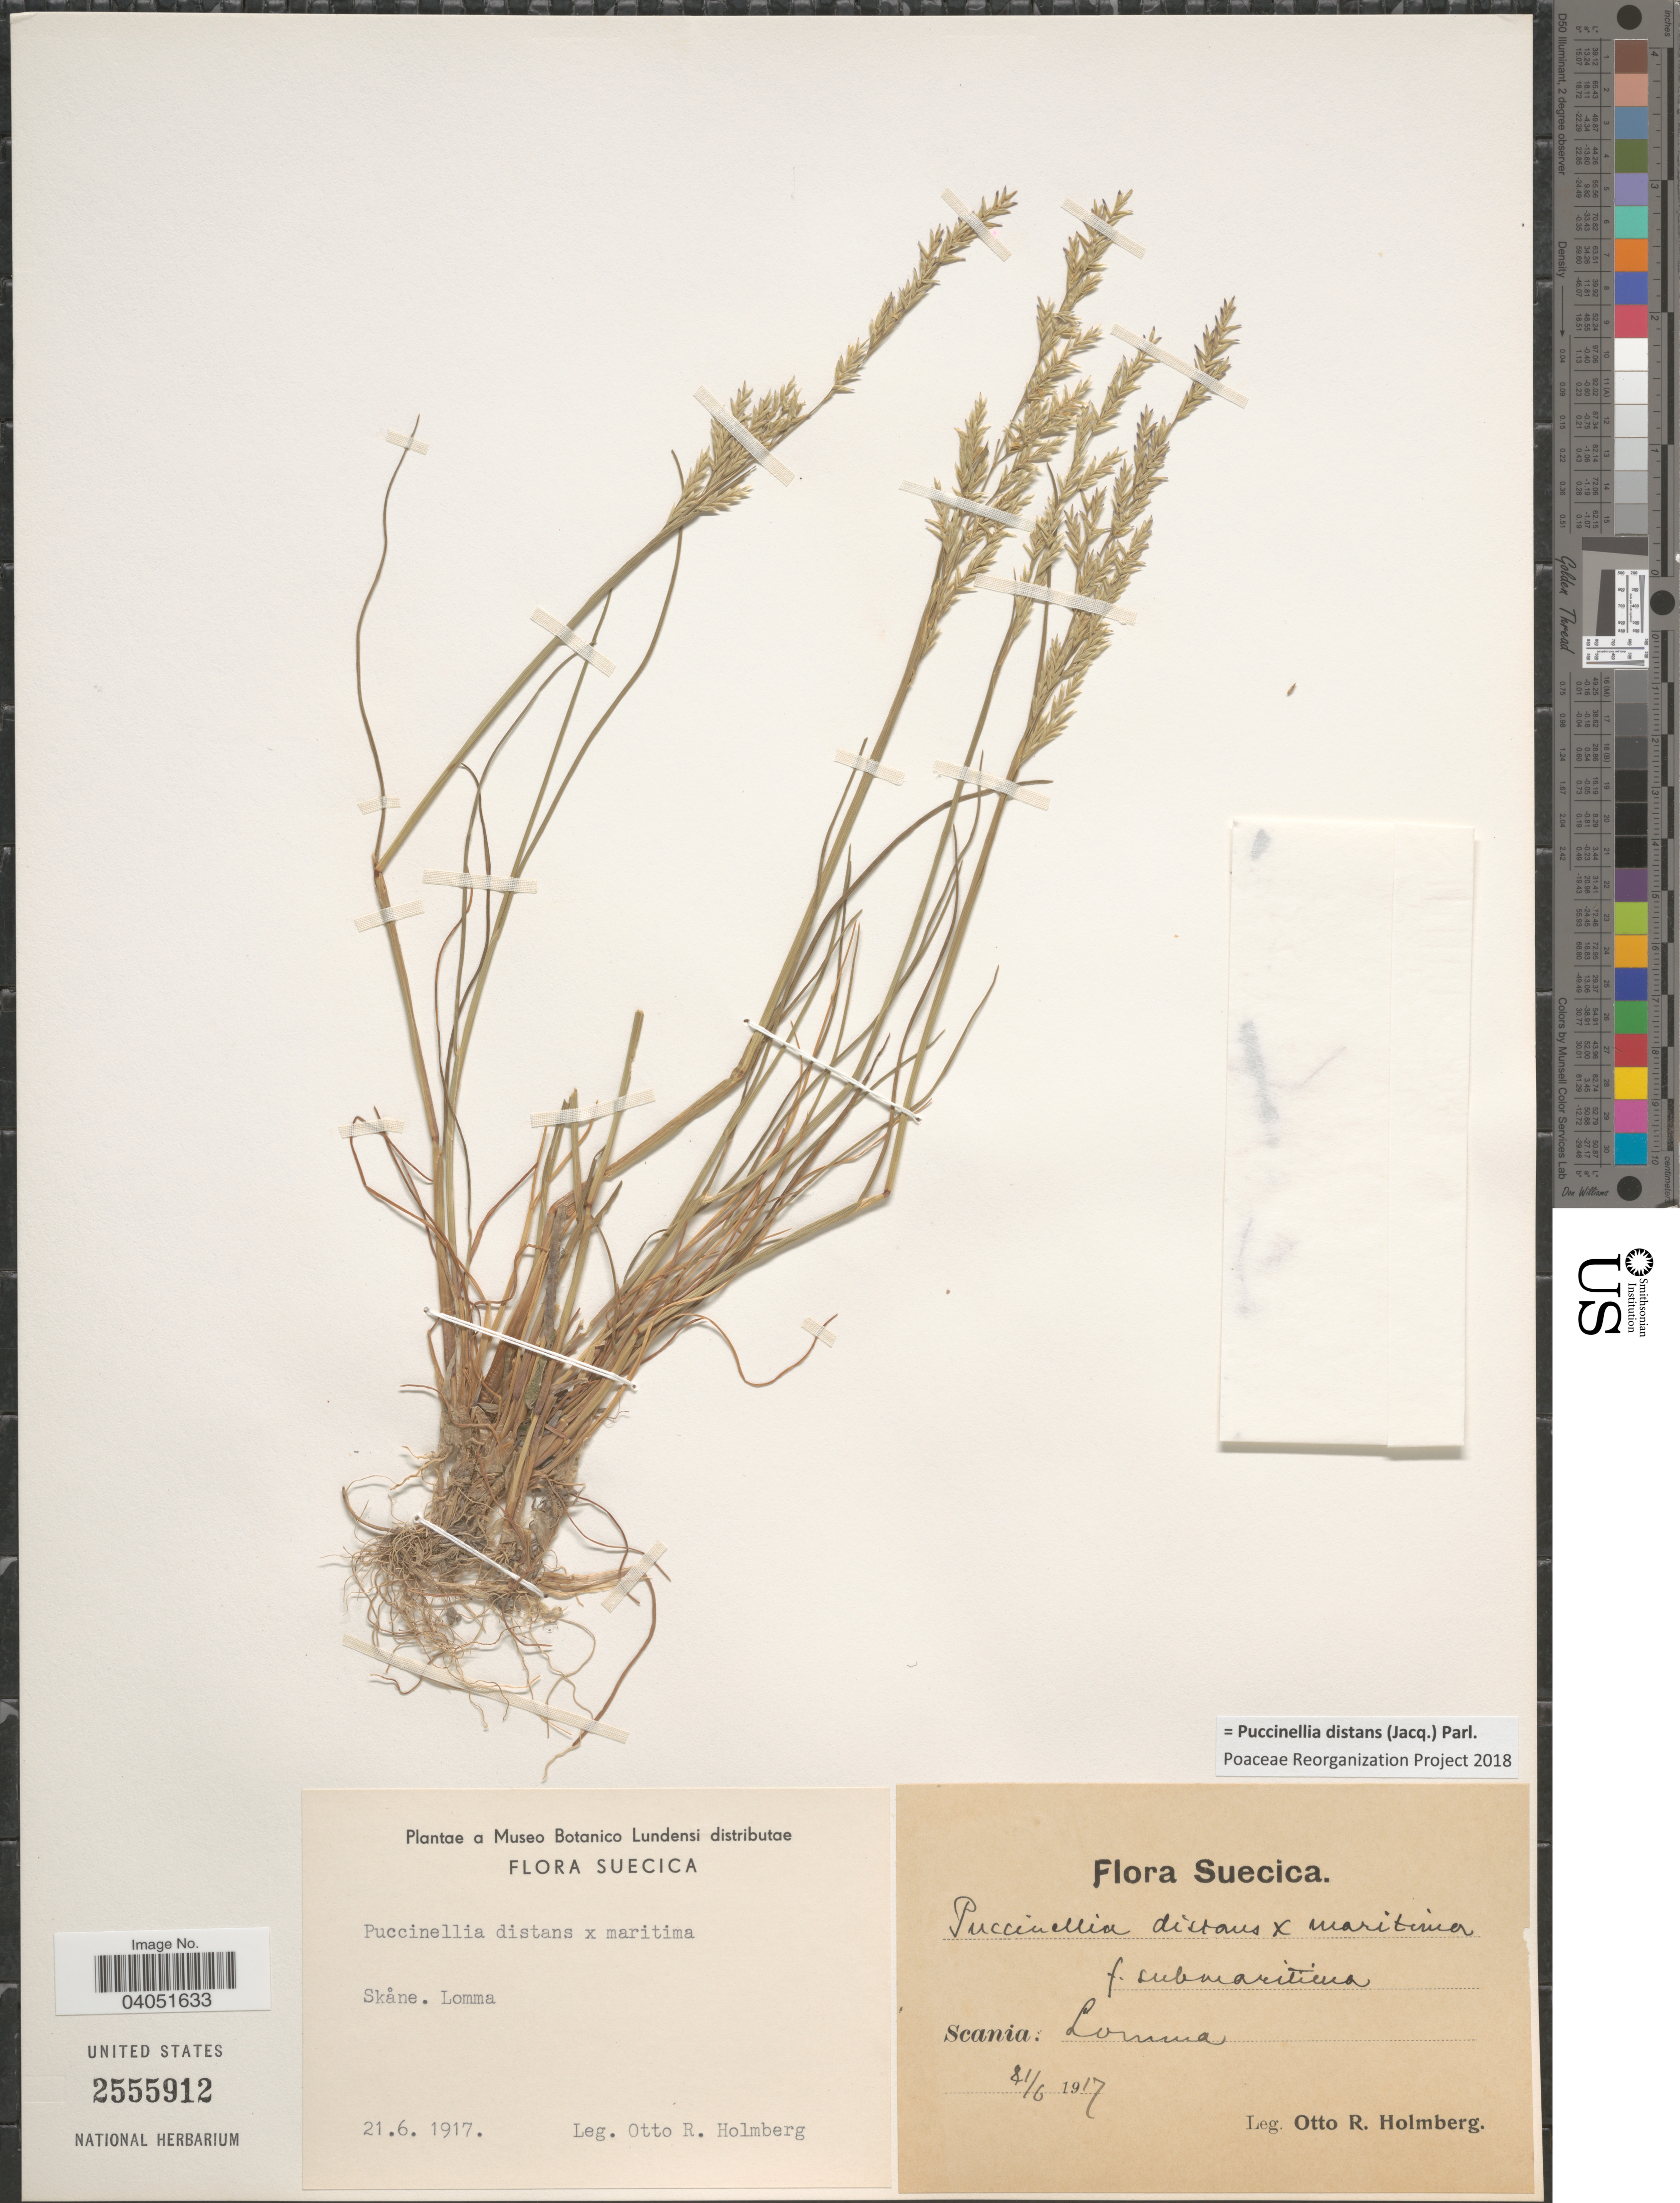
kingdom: Plantae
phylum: Tracheophyta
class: Liliopsida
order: Poales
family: Poaceae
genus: Puccinellia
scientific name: Puccinellia distans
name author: (Jacq.) Parl.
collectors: O. Holmberg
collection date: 1917-06-21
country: Sweden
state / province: Skåne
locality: Suecica. Skåne. Lomma.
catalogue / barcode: US 2555912